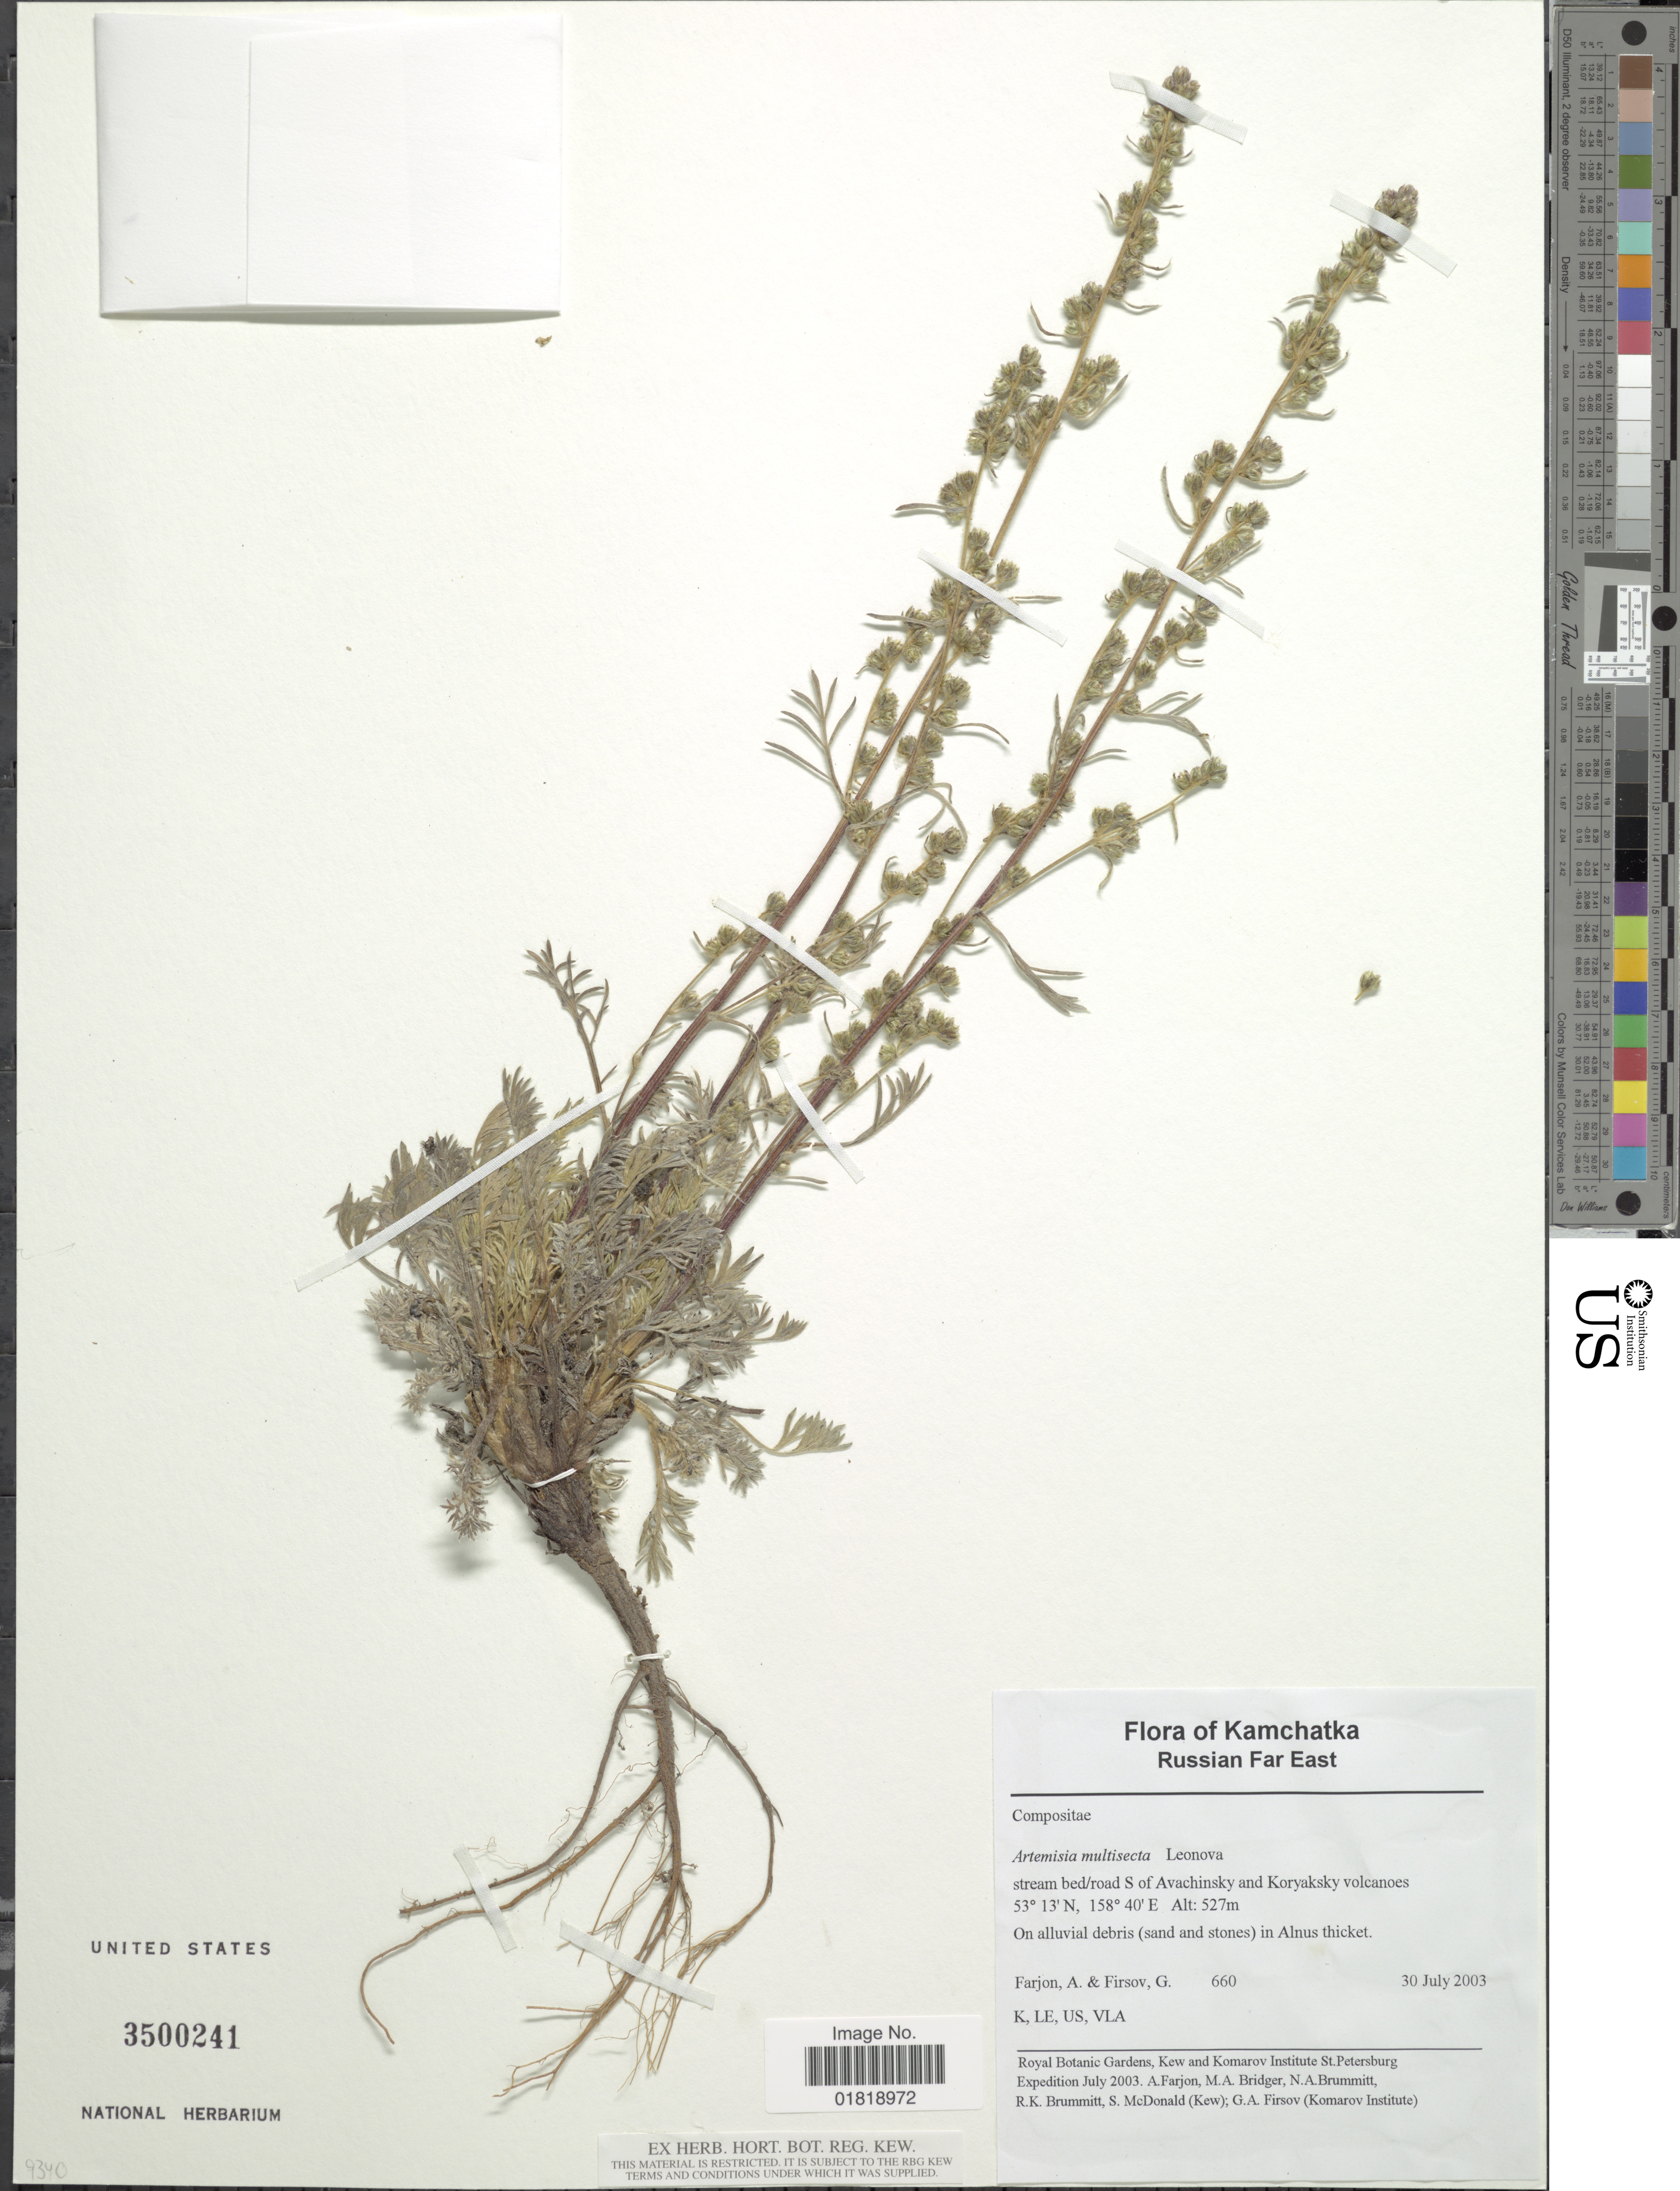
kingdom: Plantae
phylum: Tracheophyta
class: Magnoliopsida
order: Asterales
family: Asteraceae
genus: Artemisia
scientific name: Artemisia multisecta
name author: Leonova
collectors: A. K. Farjon & G. Firsov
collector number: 660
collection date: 2003-07-30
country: Russian Federation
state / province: Kamchatka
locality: Russian Far East, S of Avachinsky and Koryaksky volcanoes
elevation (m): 527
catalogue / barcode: US 3500241